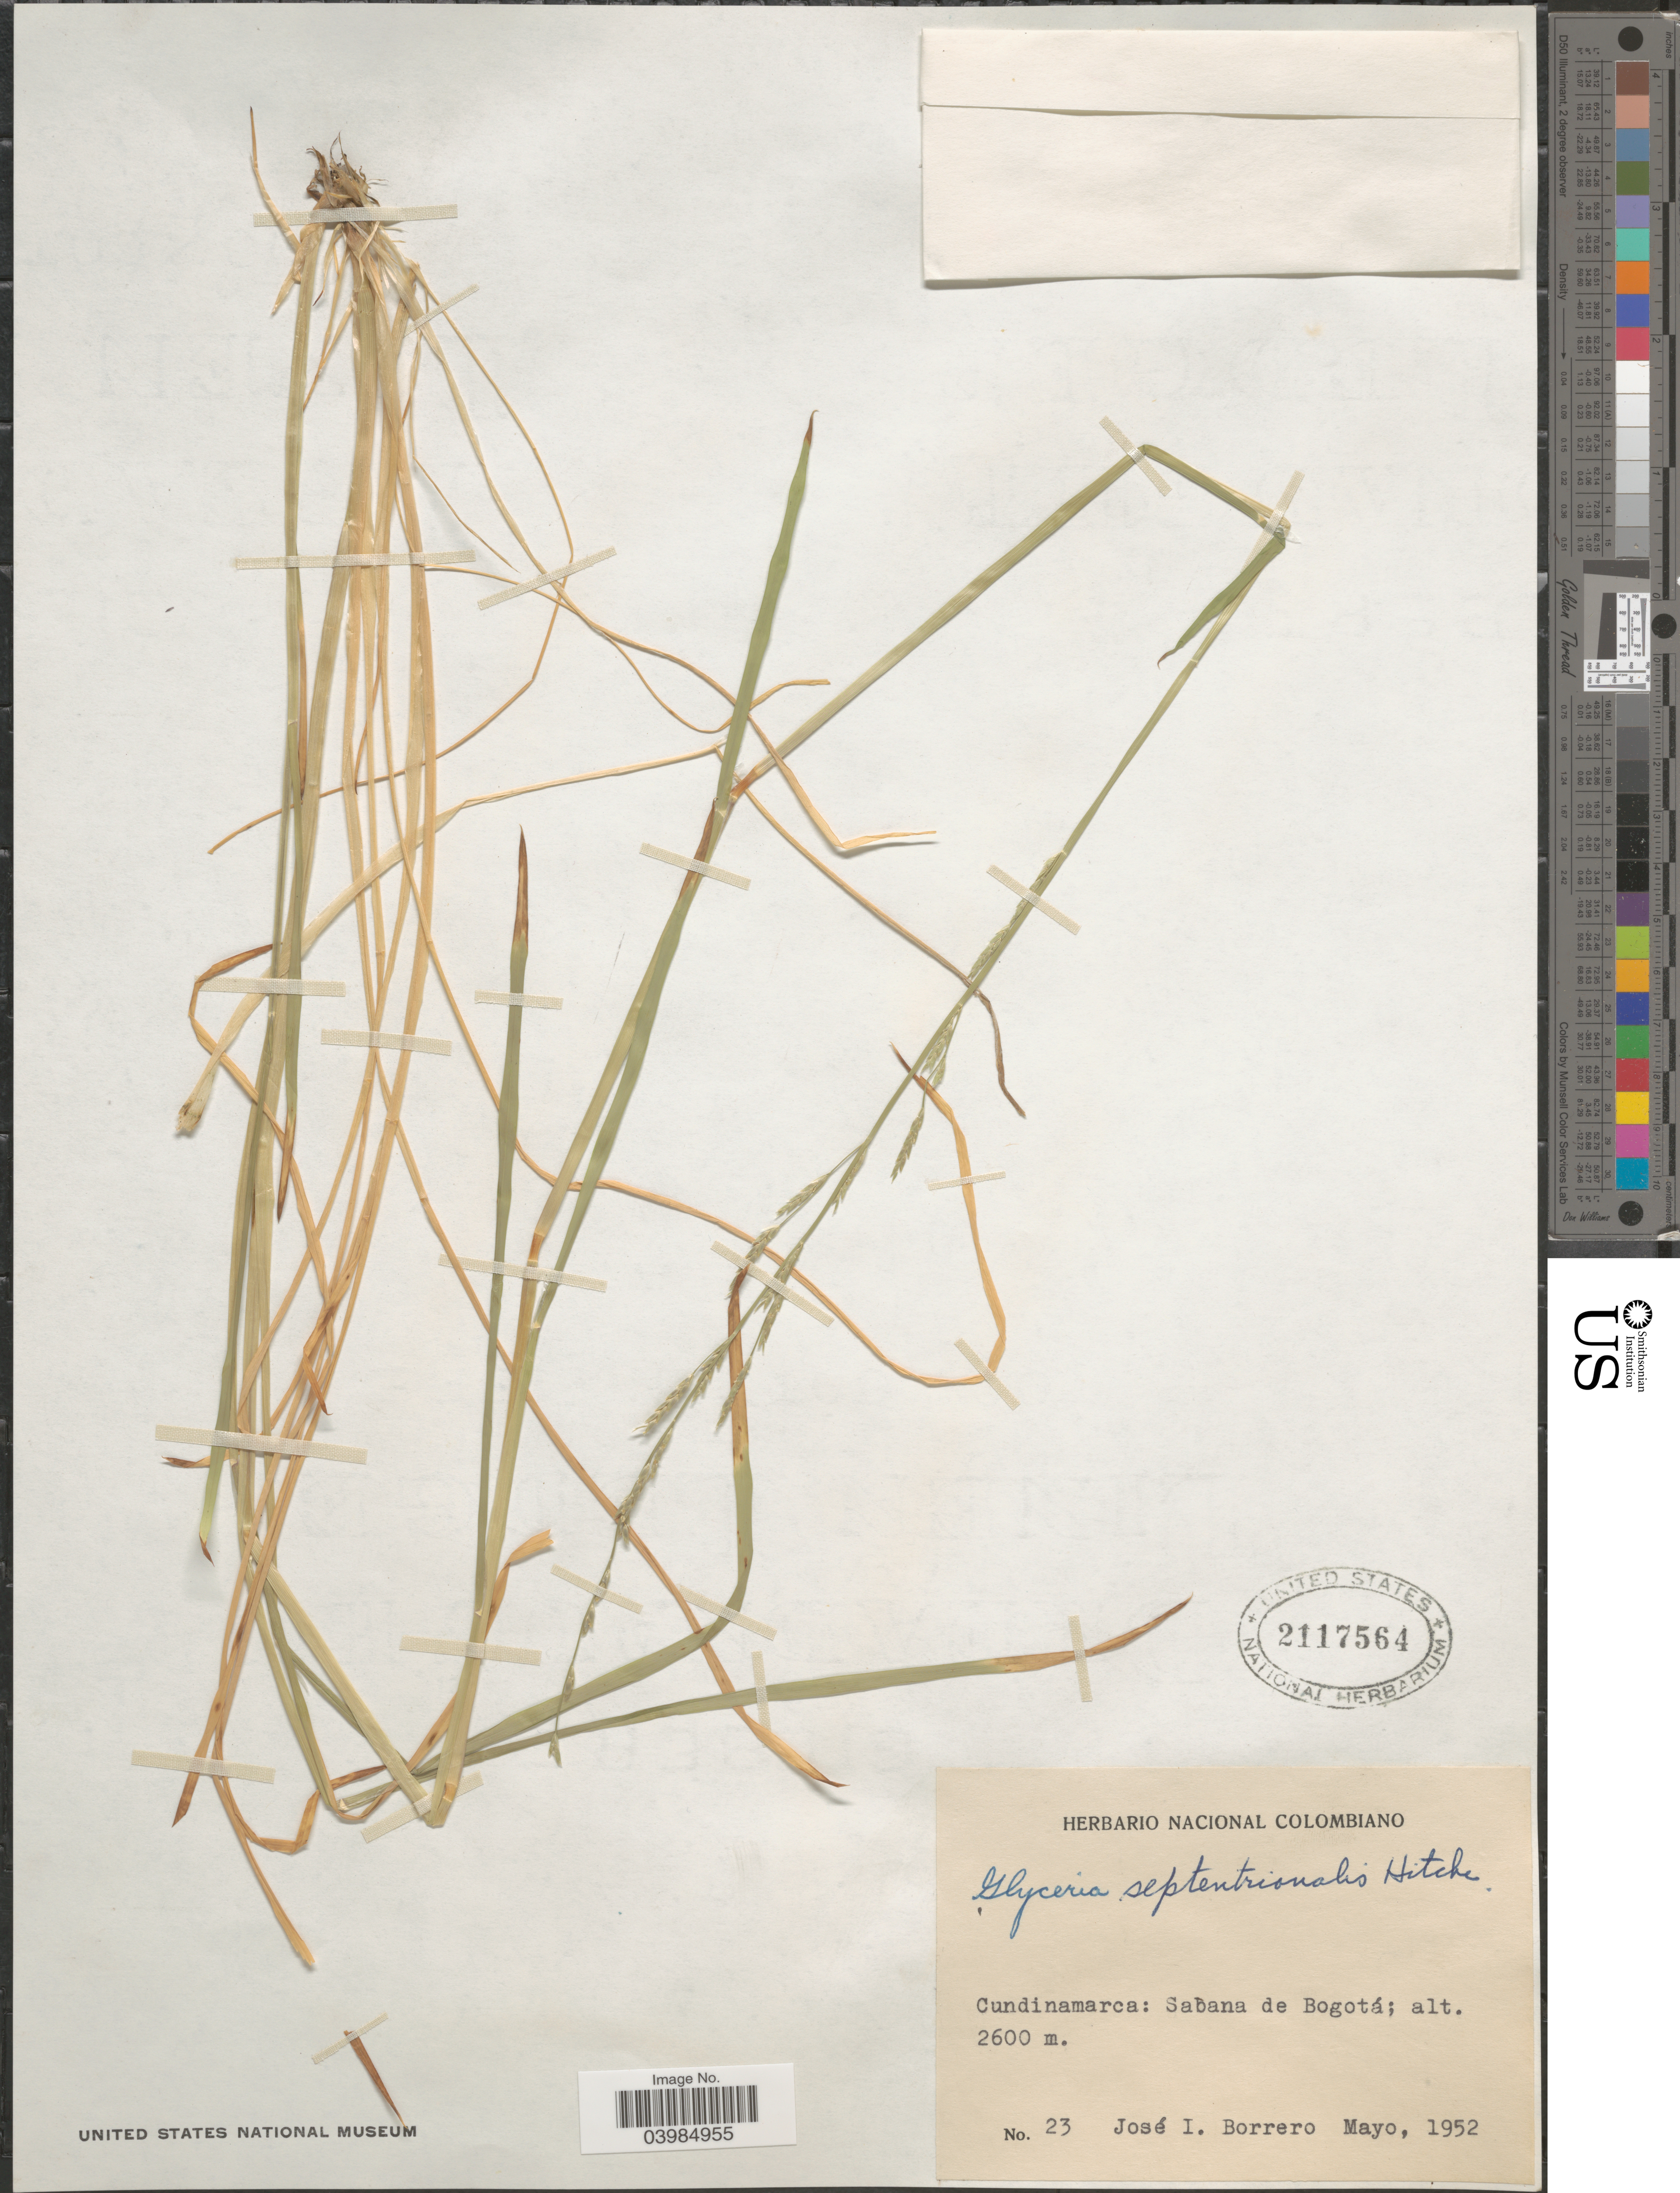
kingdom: Plantae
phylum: Tracheophyta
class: Liliopsida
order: Poales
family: Poaceae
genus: Glyceria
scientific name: Glyceria septentrionalis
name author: Hitchc.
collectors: J. Borrero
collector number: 23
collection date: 1952-05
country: Colombia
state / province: Cundinamarca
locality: Sabana de Bogotá.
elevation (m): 2600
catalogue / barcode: US 2117564